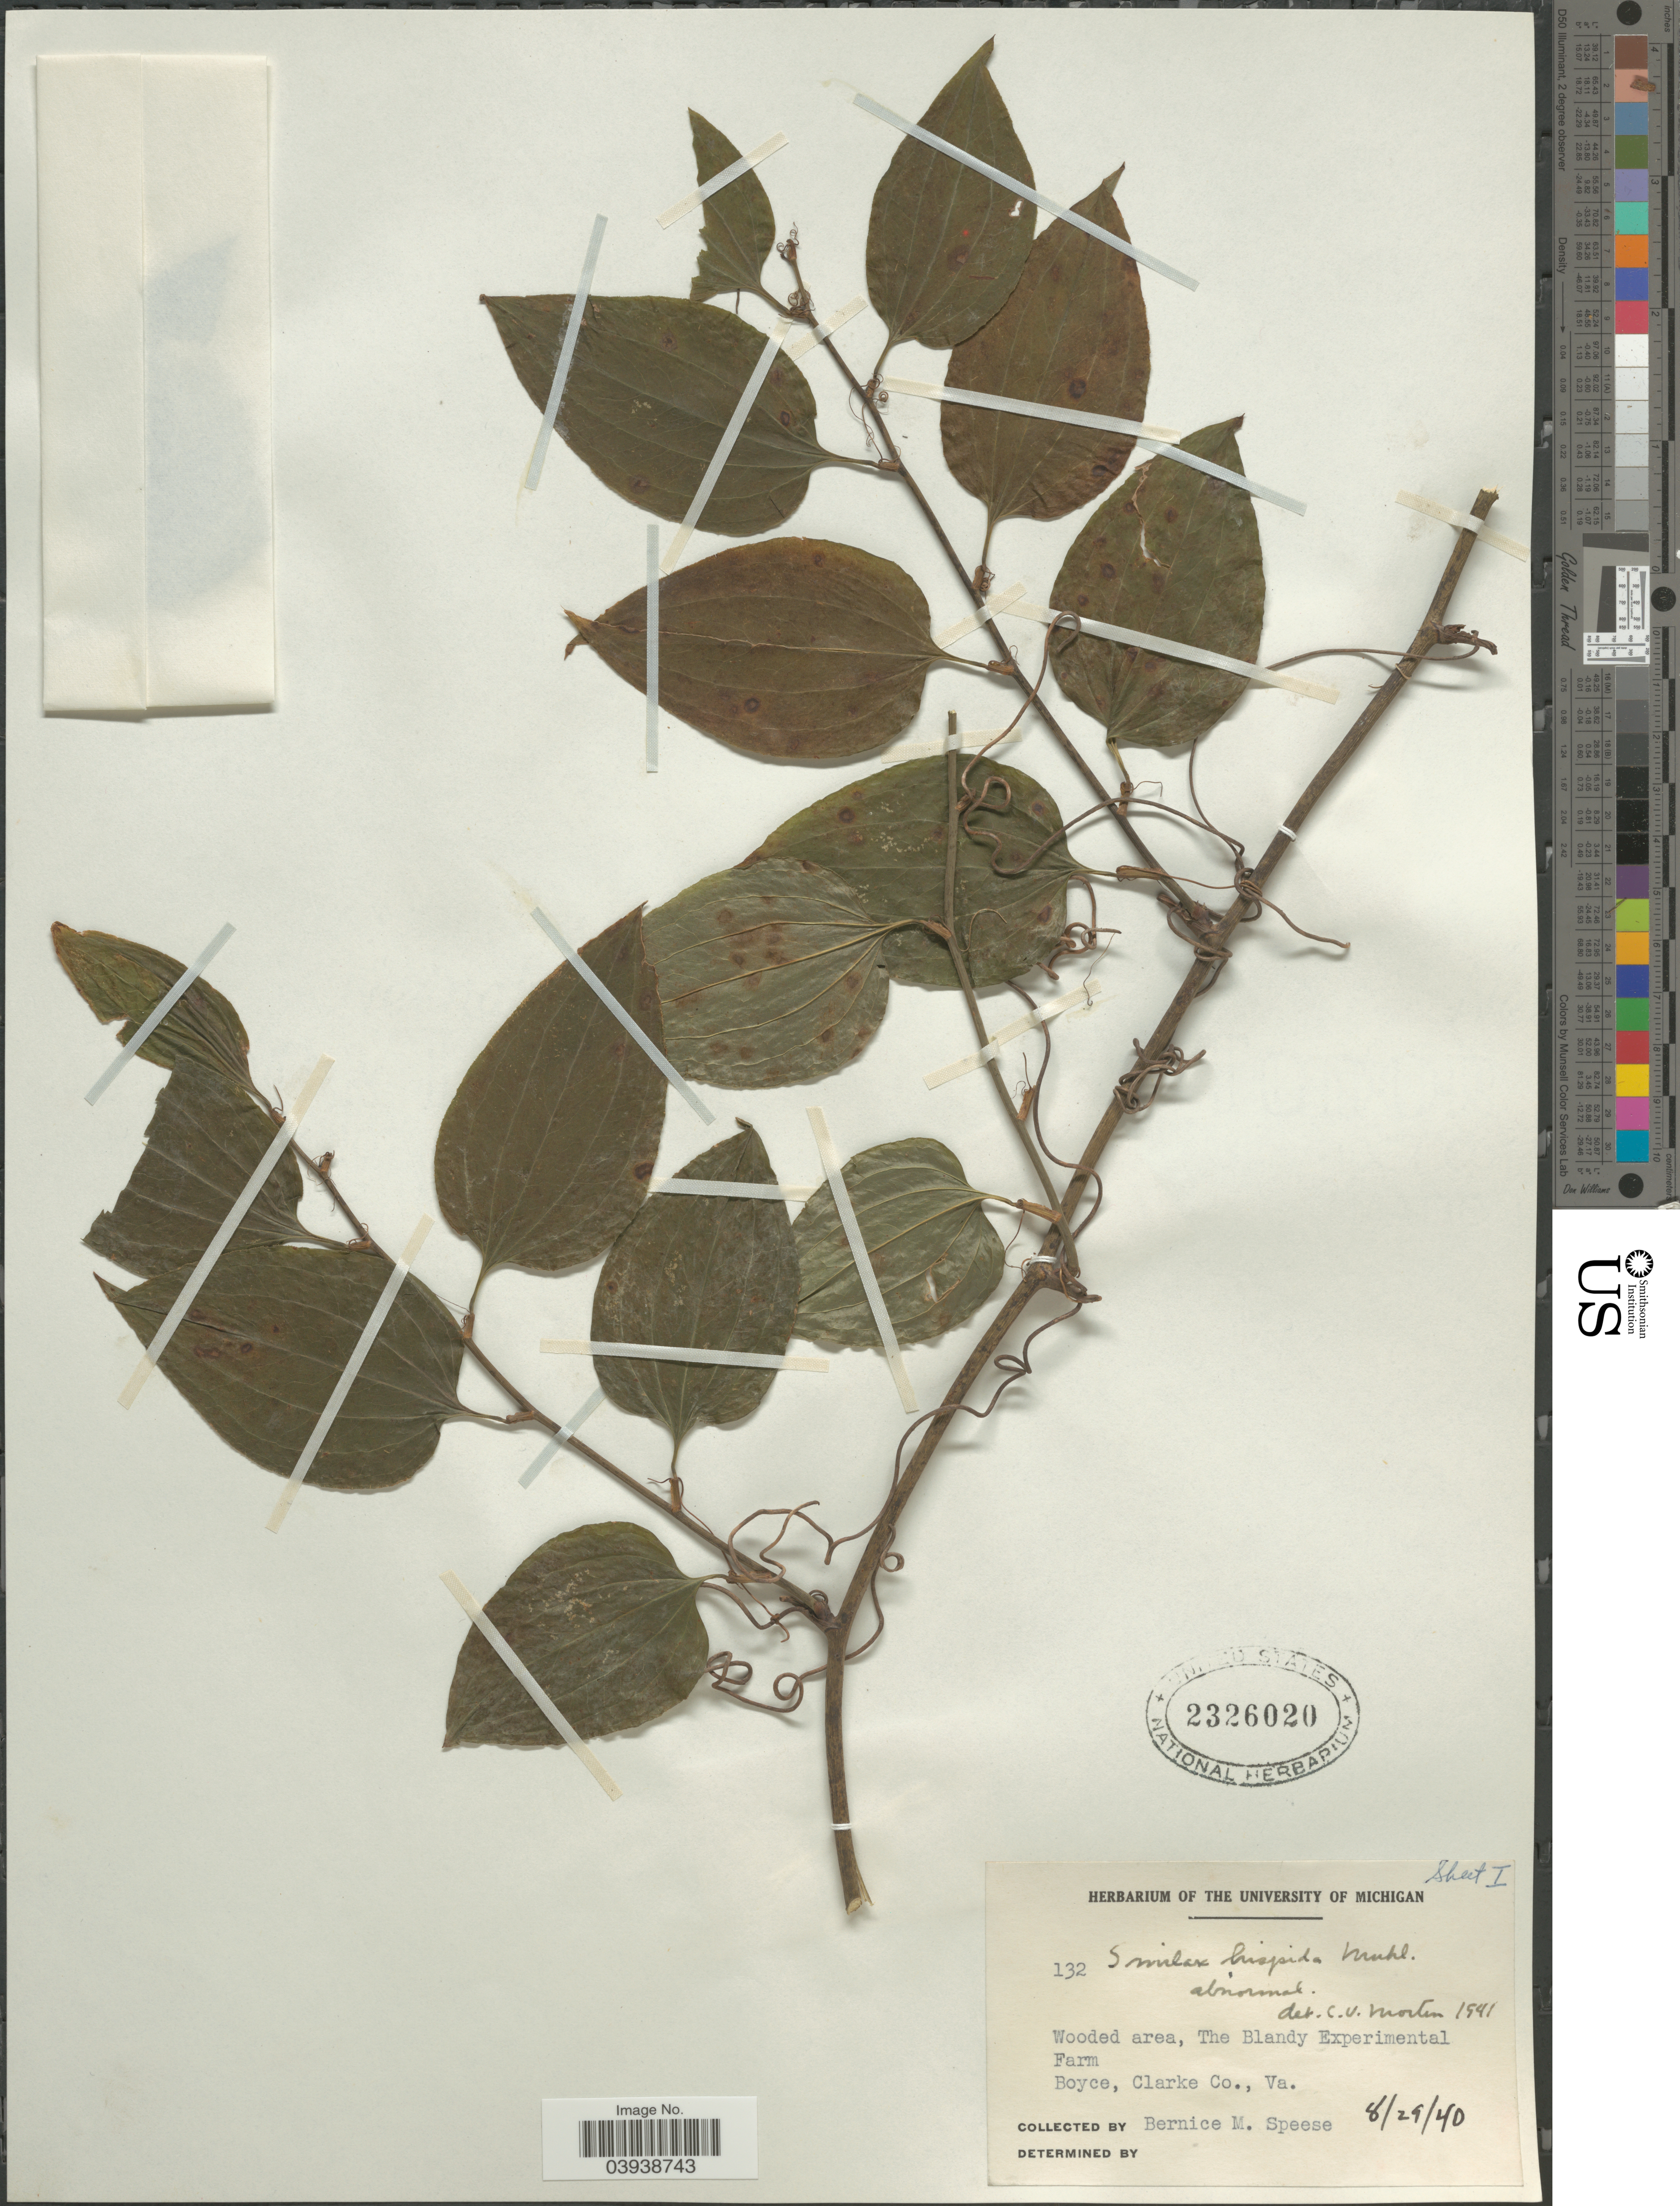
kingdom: Plantae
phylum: Tracheophyta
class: Liliopsida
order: Liliales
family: Smilacaceae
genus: Smilax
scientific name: Smilax hispida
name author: Raf.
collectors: B. Speese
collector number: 132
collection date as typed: Transcribed d/m/y: 29/8/40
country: United States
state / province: Virginia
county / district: Clarke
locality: The Blandy Experimental Farm. Boyce, Clarke Co.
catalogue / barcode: US 2326020